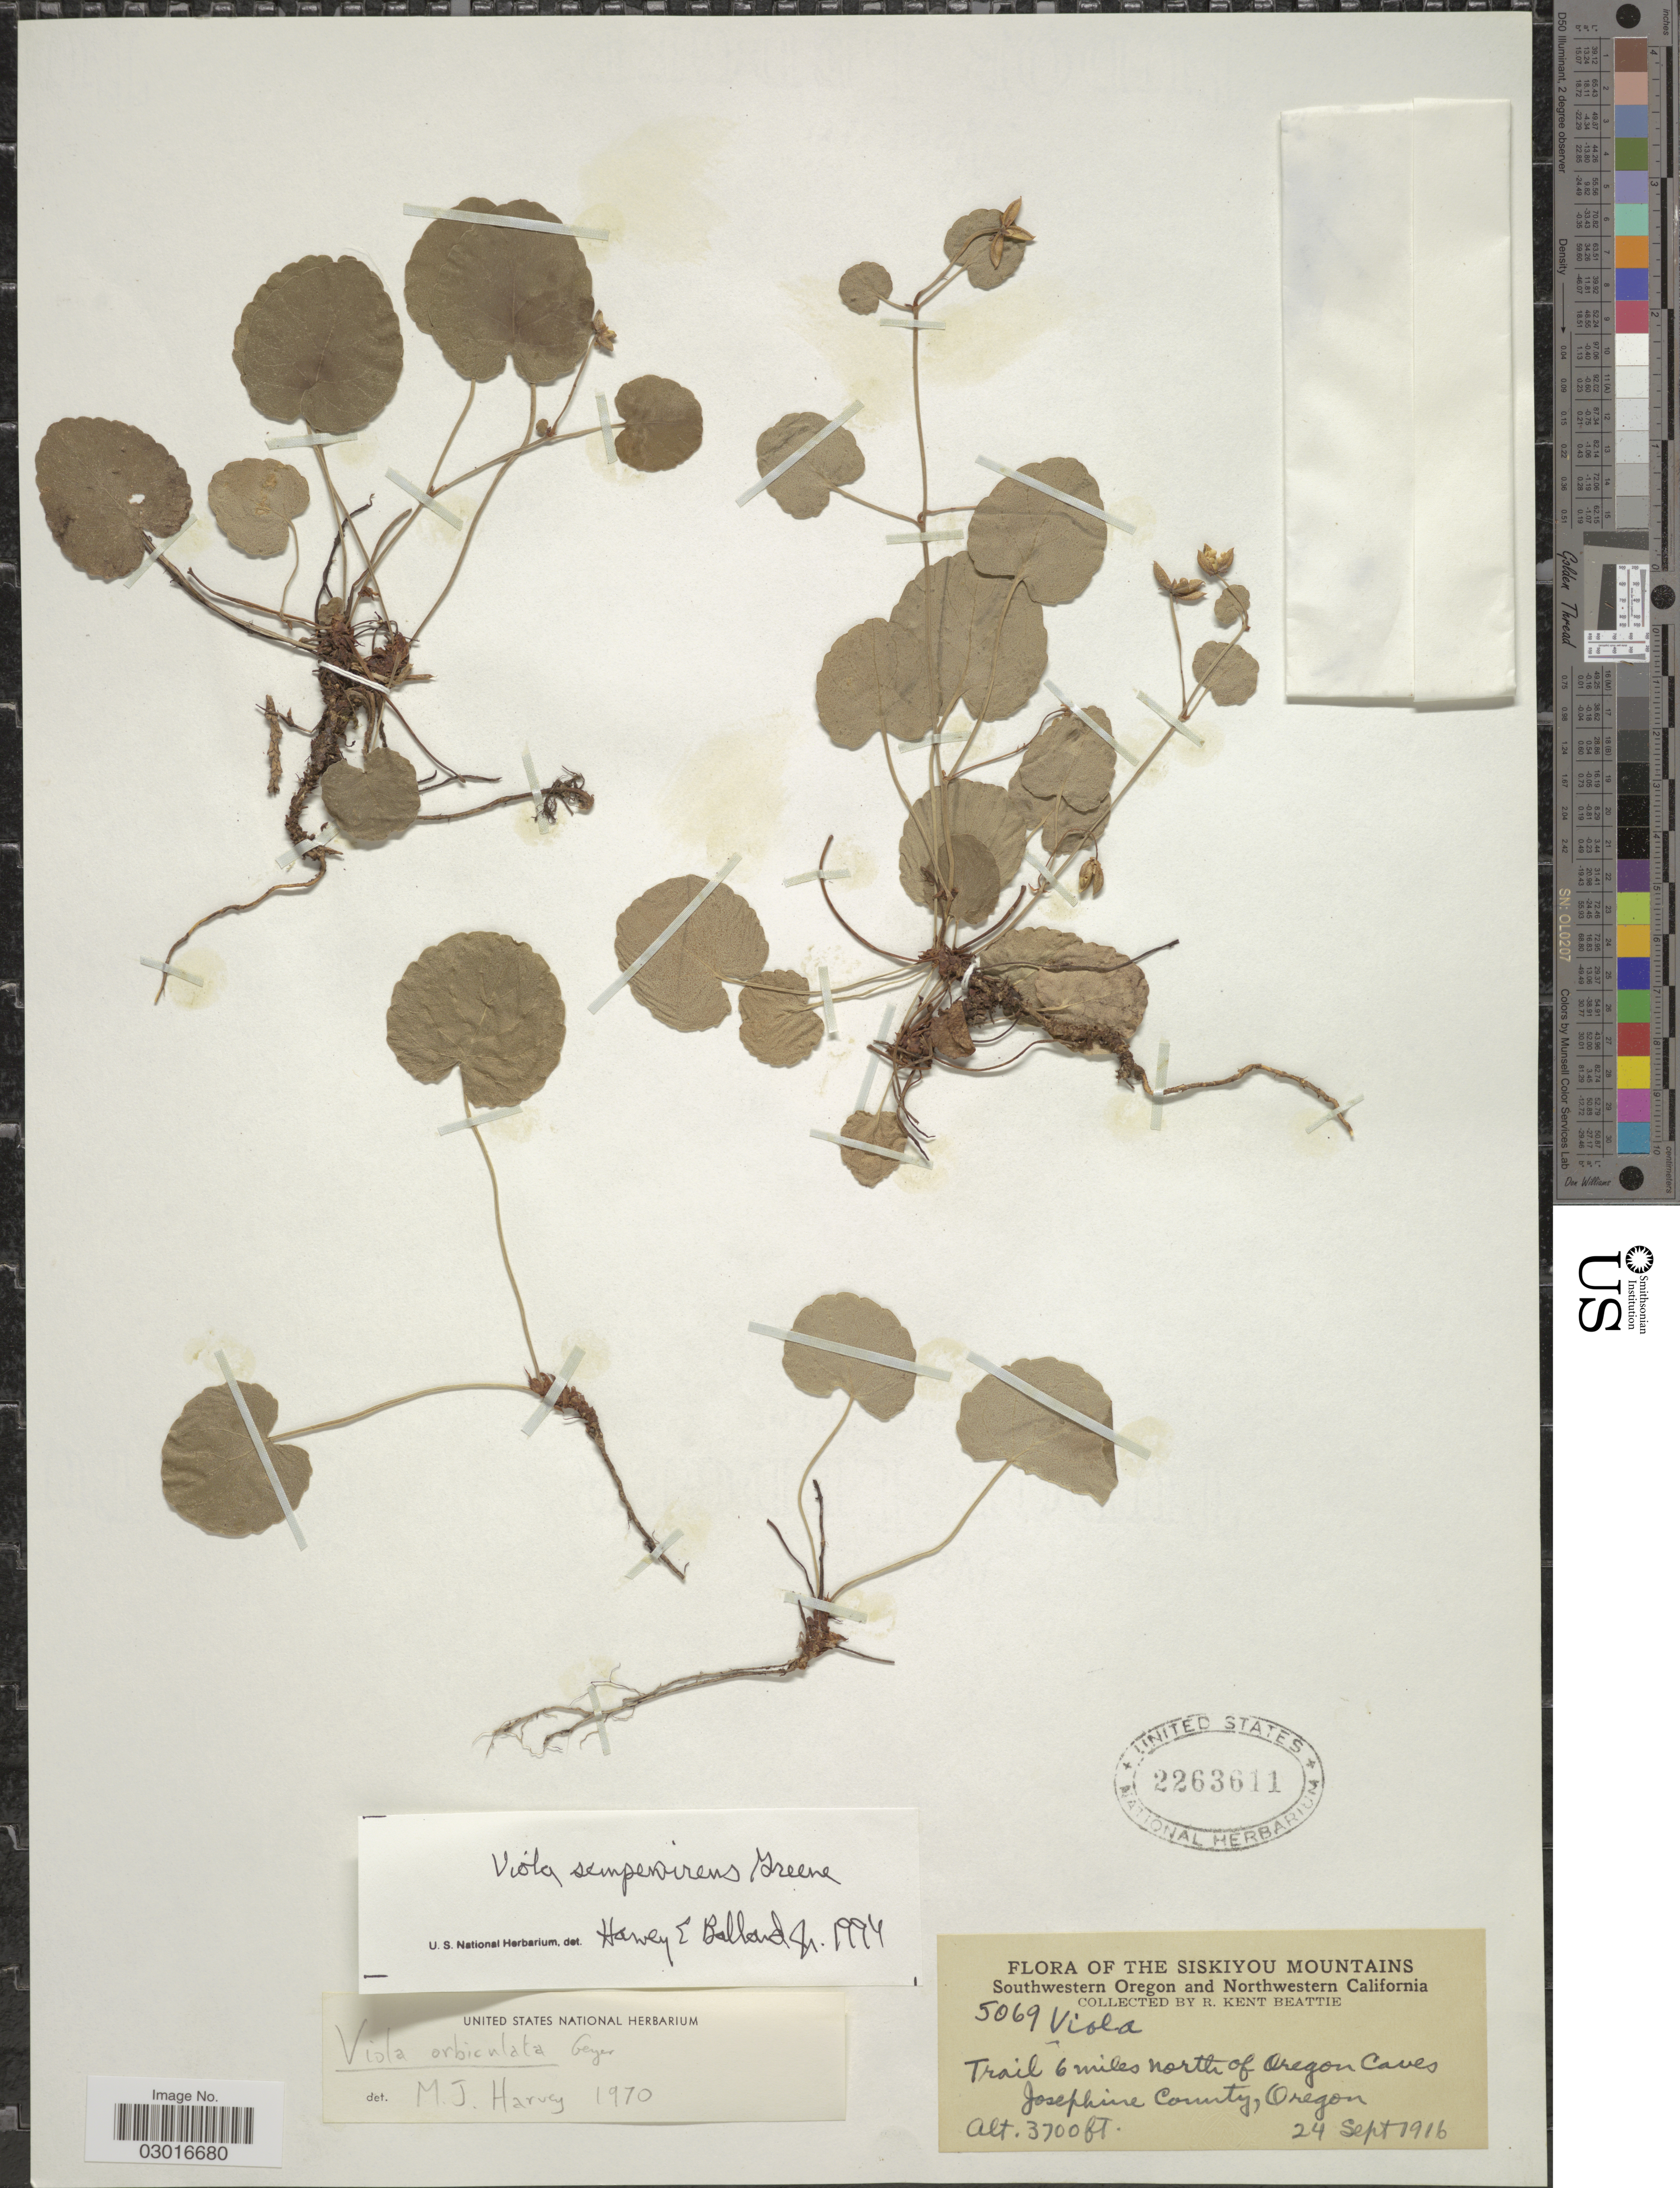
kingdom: Plantae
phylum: Tracheophyta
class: Magnoliopsida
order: Malpighiales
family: Violaceae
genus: Viola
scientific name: Viola sempervirens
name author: Greene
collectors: R. K. Beattie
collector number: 5069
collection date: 1916-09-24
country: United States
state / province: Oregon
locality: Siskiyou Mountains. Southwestern Oregon. Trail 6 miles north of Oregon Caves. Josephine County.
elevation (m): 1128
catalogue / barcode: US 2263611